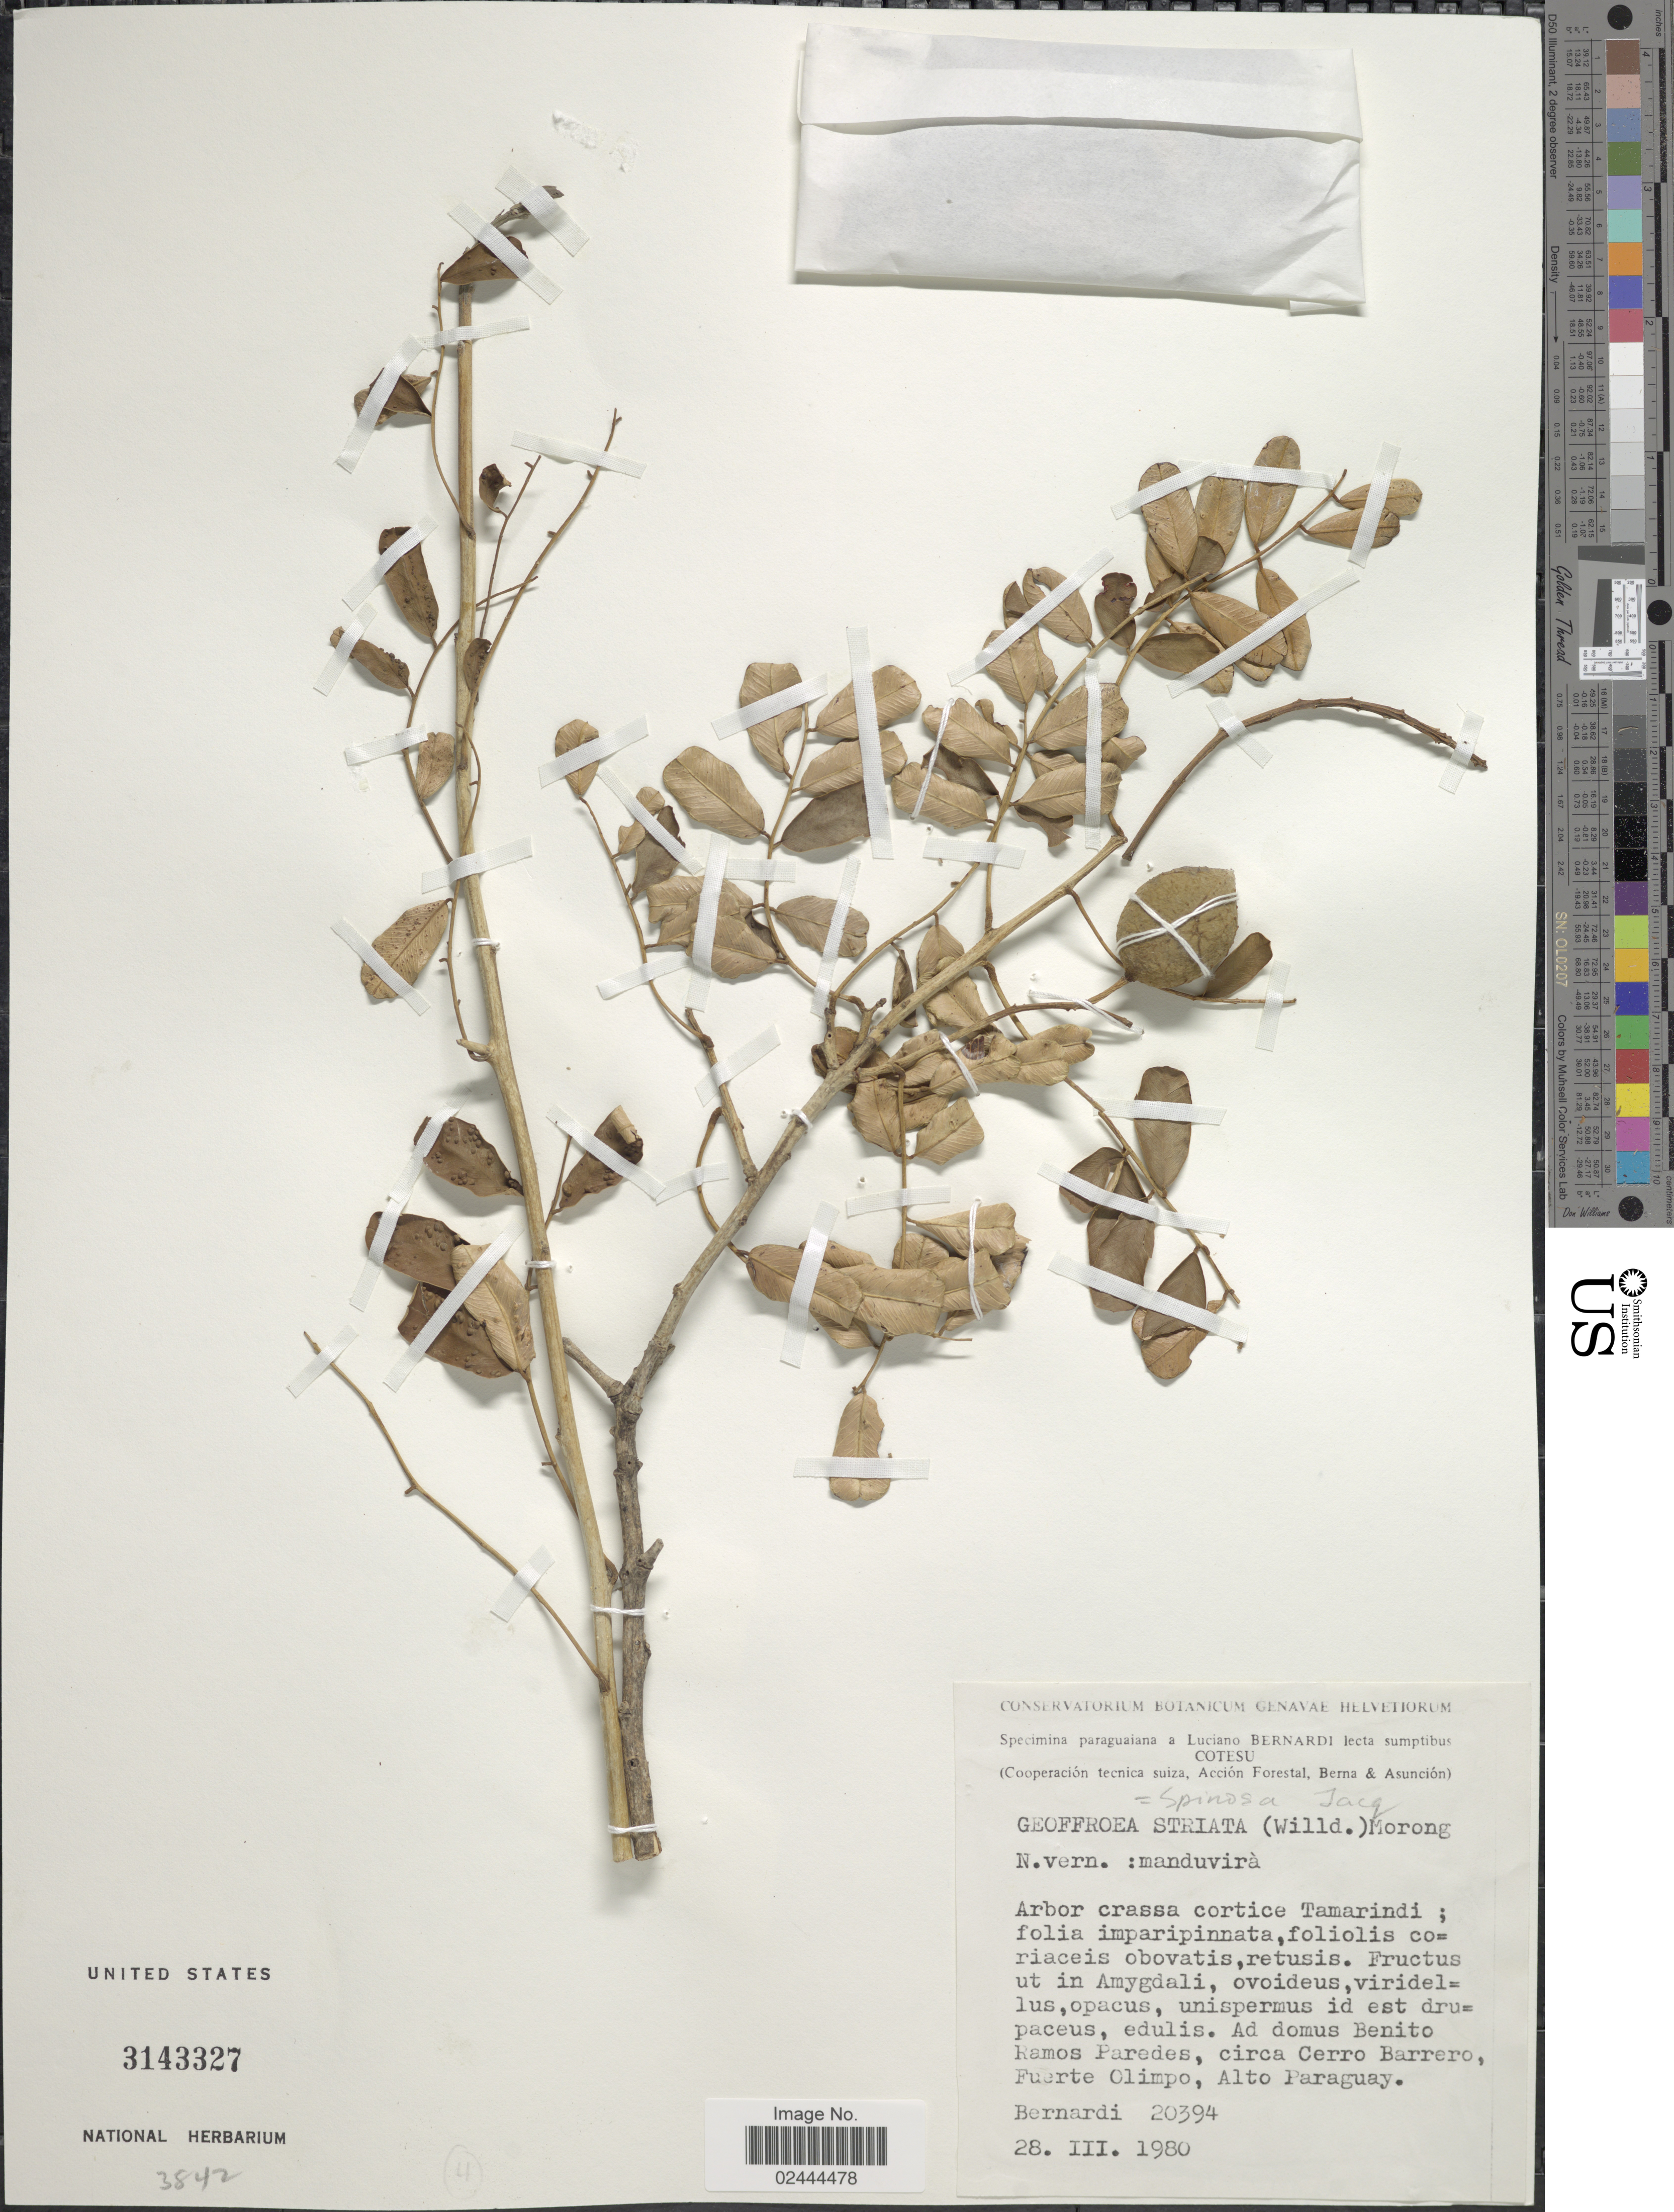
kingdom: Plantae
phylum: Tracheophyta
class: Magnoliopsida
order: Fabales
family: Fabaceae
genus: Geoffroea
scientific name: Geoffroea spinosa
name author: Jacq.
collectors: L. Bernardi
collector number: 20394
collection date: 1980-03-28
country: Paraguay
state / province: Alto Paraguay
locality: Ad domus Benito Ramos Paredes, crica Cerro Barrero, Fuerte Olimpo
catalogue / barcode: US 3143327